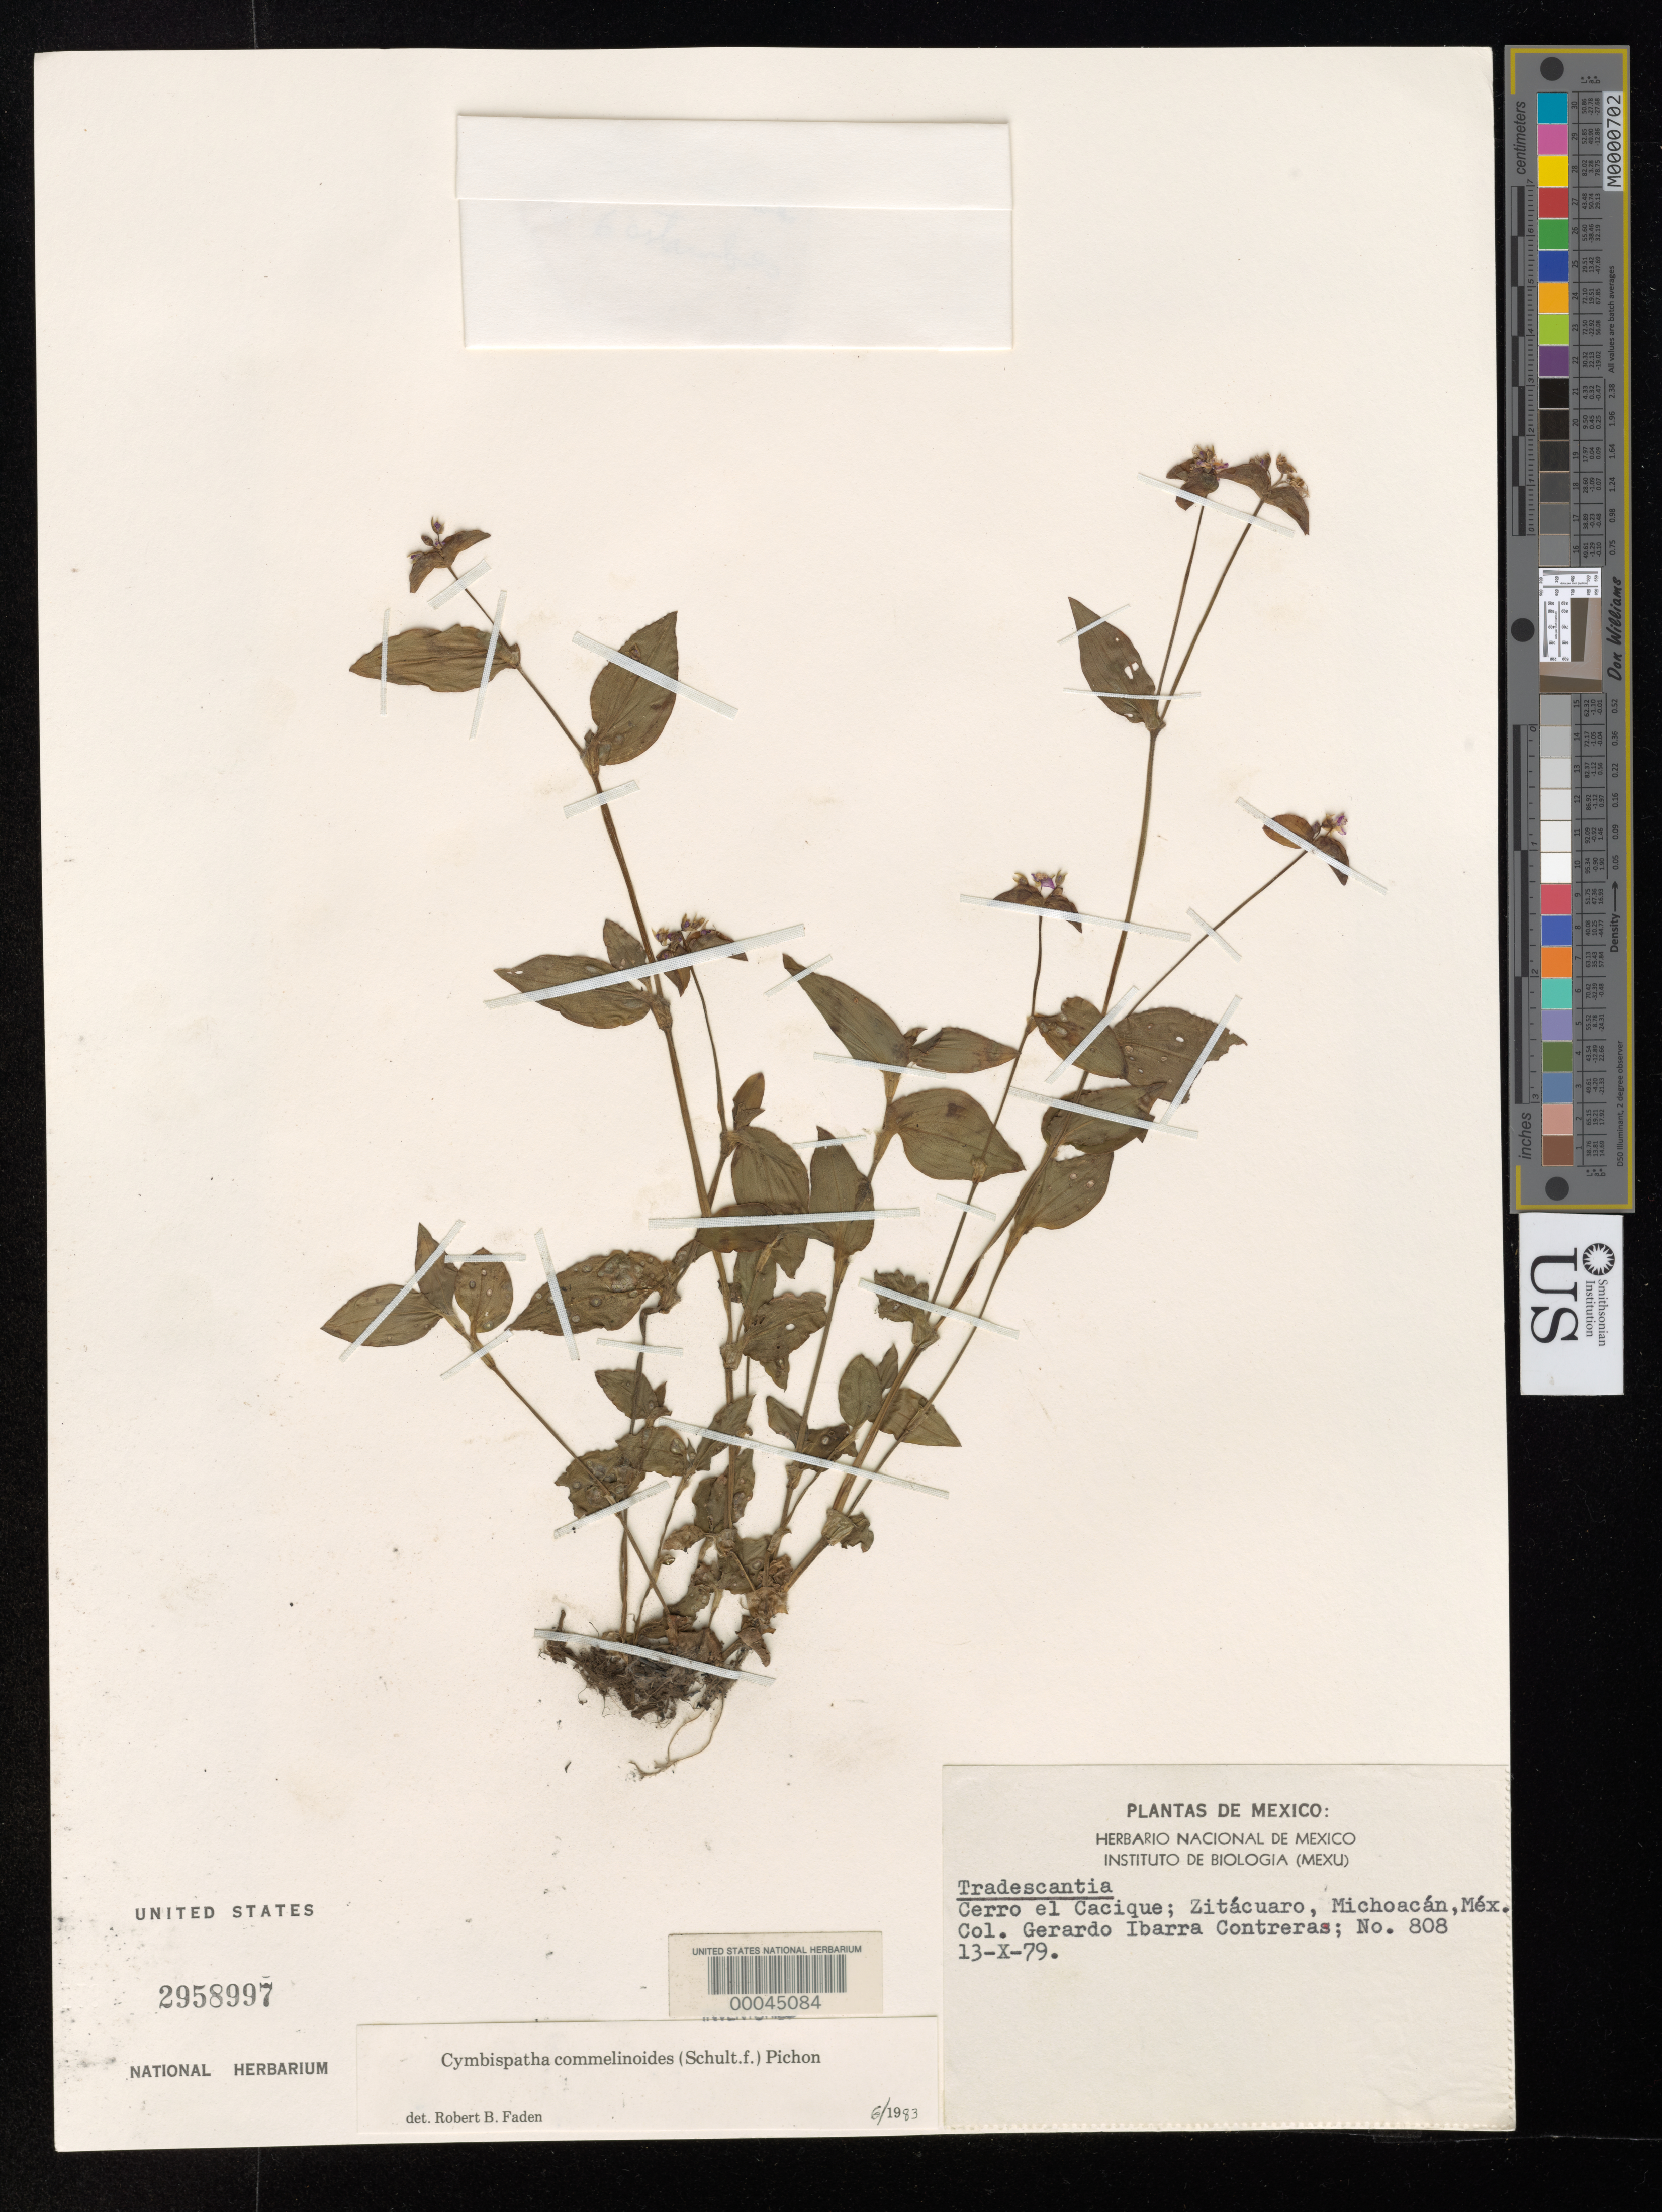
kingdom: Plantae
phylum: Tracheophyta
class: Liliopsida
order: Commelinales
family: Commelinaceae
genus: Tradescantia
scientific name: Tradescantia commelinoides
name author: Schult. & Schult. f.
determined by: Faden, Robert B., (US), Smithsonian Institution - National Museum of Natural History (UNITED STATES)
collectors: G. Contreras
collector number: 808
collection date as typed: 13 Oct 1979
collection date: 1979-10-13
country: Mexico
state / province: Michoacán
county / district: Zitácuaro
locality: Cerro El Cacique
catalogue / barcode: US 2958997